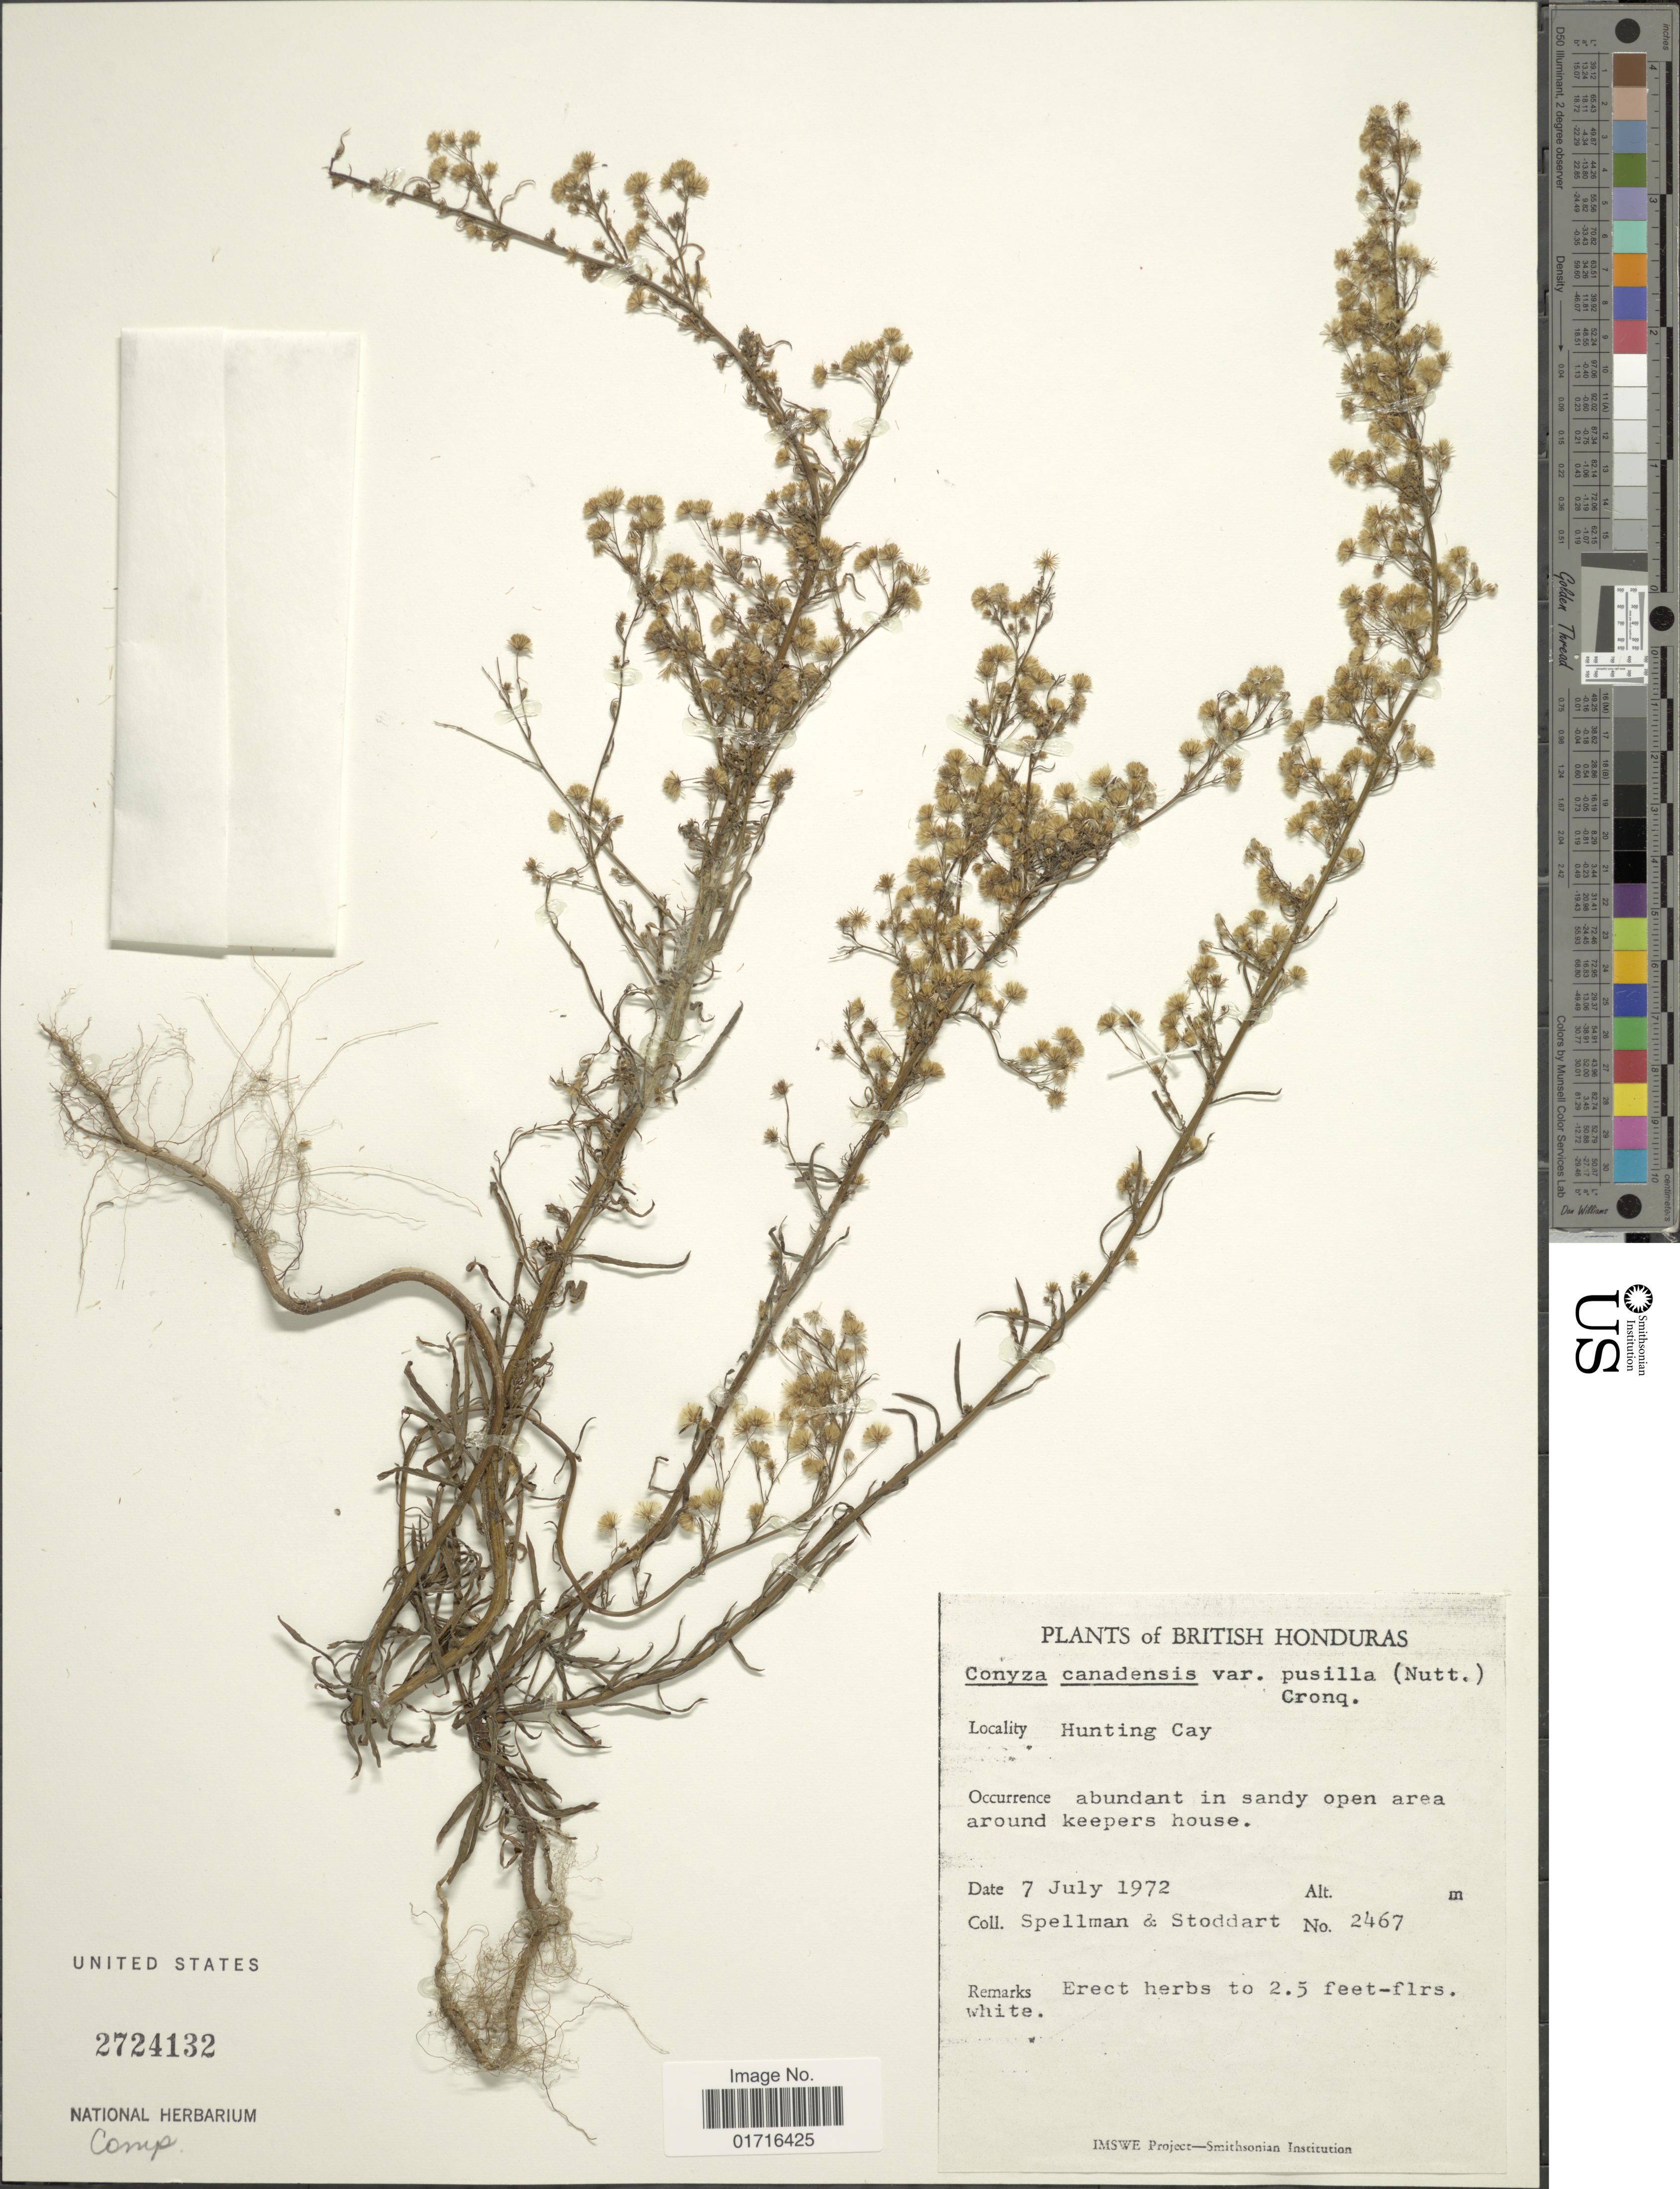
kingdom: Plantae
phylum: Tracheophyta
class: Magnoliopsida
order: Asterales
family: Asteraceae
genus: Conyza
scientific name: Conyza canadensis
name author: (L.) Cronq.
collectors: Spellman, -- & -. Stoddart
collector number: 2467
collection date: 1972-07-07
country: Belize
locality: British Honduras, Hunting Cay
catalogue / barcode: US 2724132